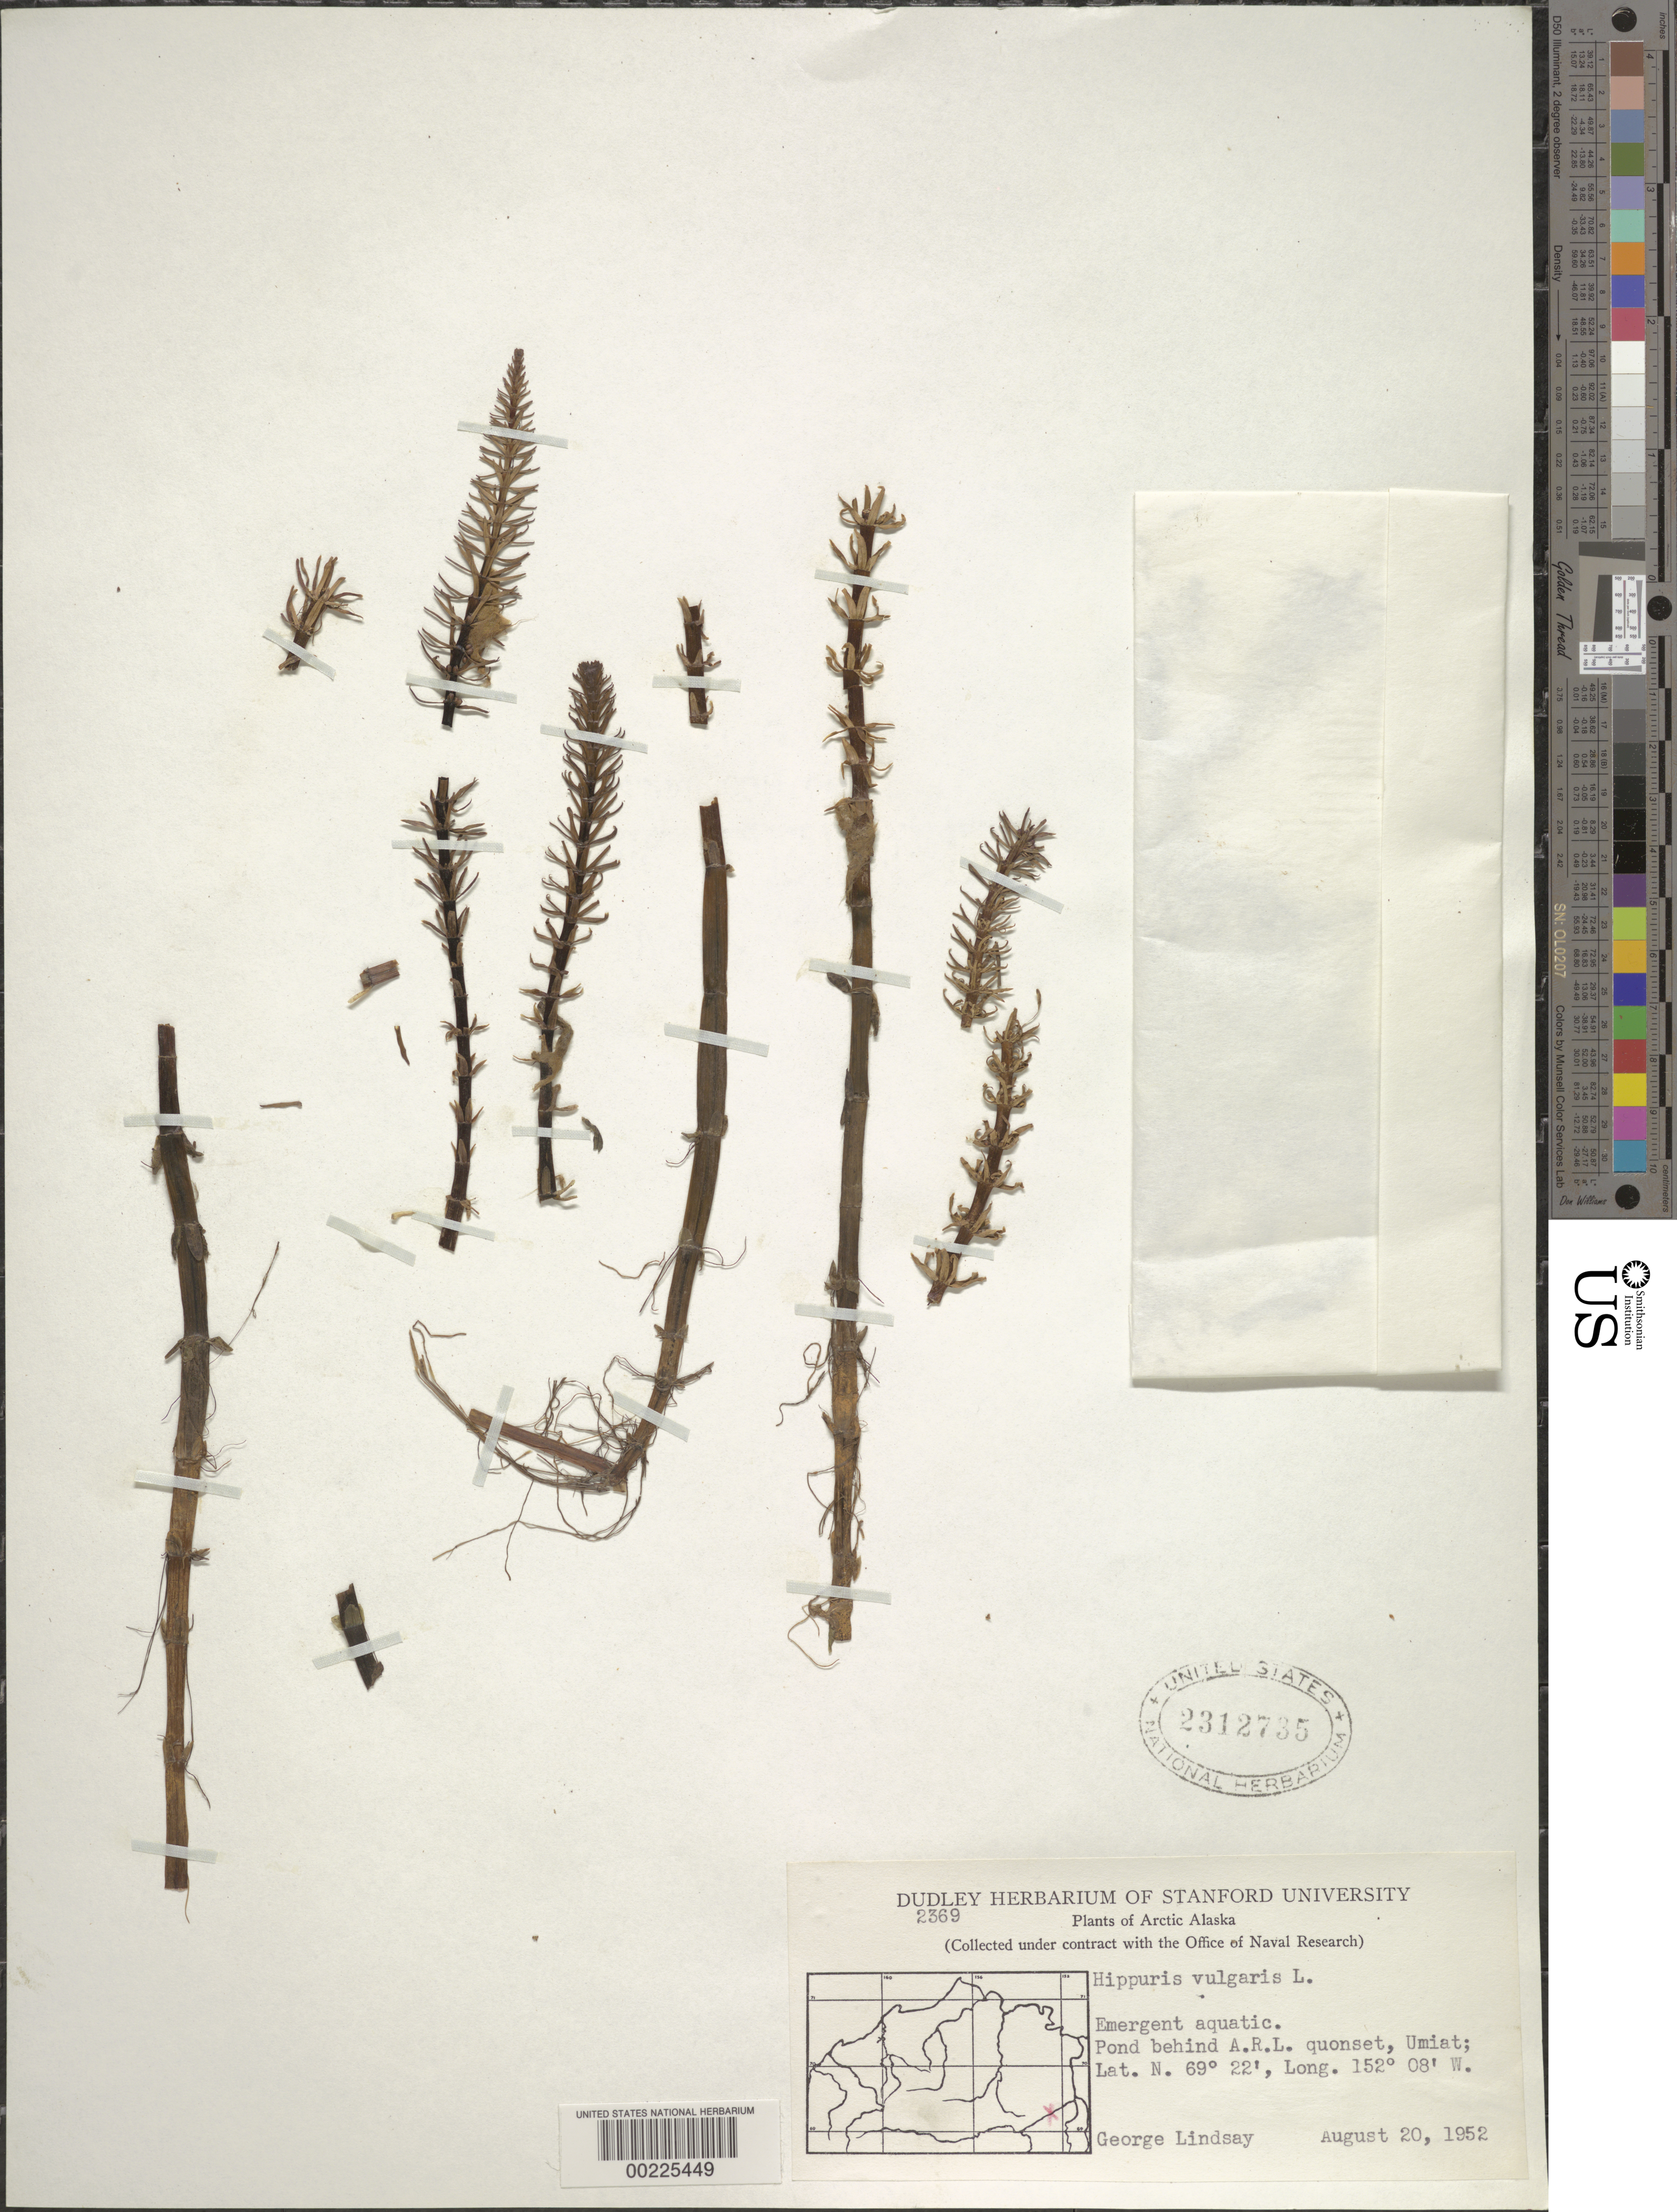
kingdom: Plantae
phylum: Tracheophyta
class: Magnoliopsida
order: Lamiales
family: Plantaginaceae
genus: Hippuris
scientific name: Hippuris vulgaris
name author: L.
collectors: G. Lindsay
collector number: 2369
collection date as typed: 20 Aug 1952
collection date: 1952-08-20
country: United States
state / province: Alaska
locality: Pond behind a.r.l. quonset, umiat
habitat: Pond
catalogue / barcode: US 2312735